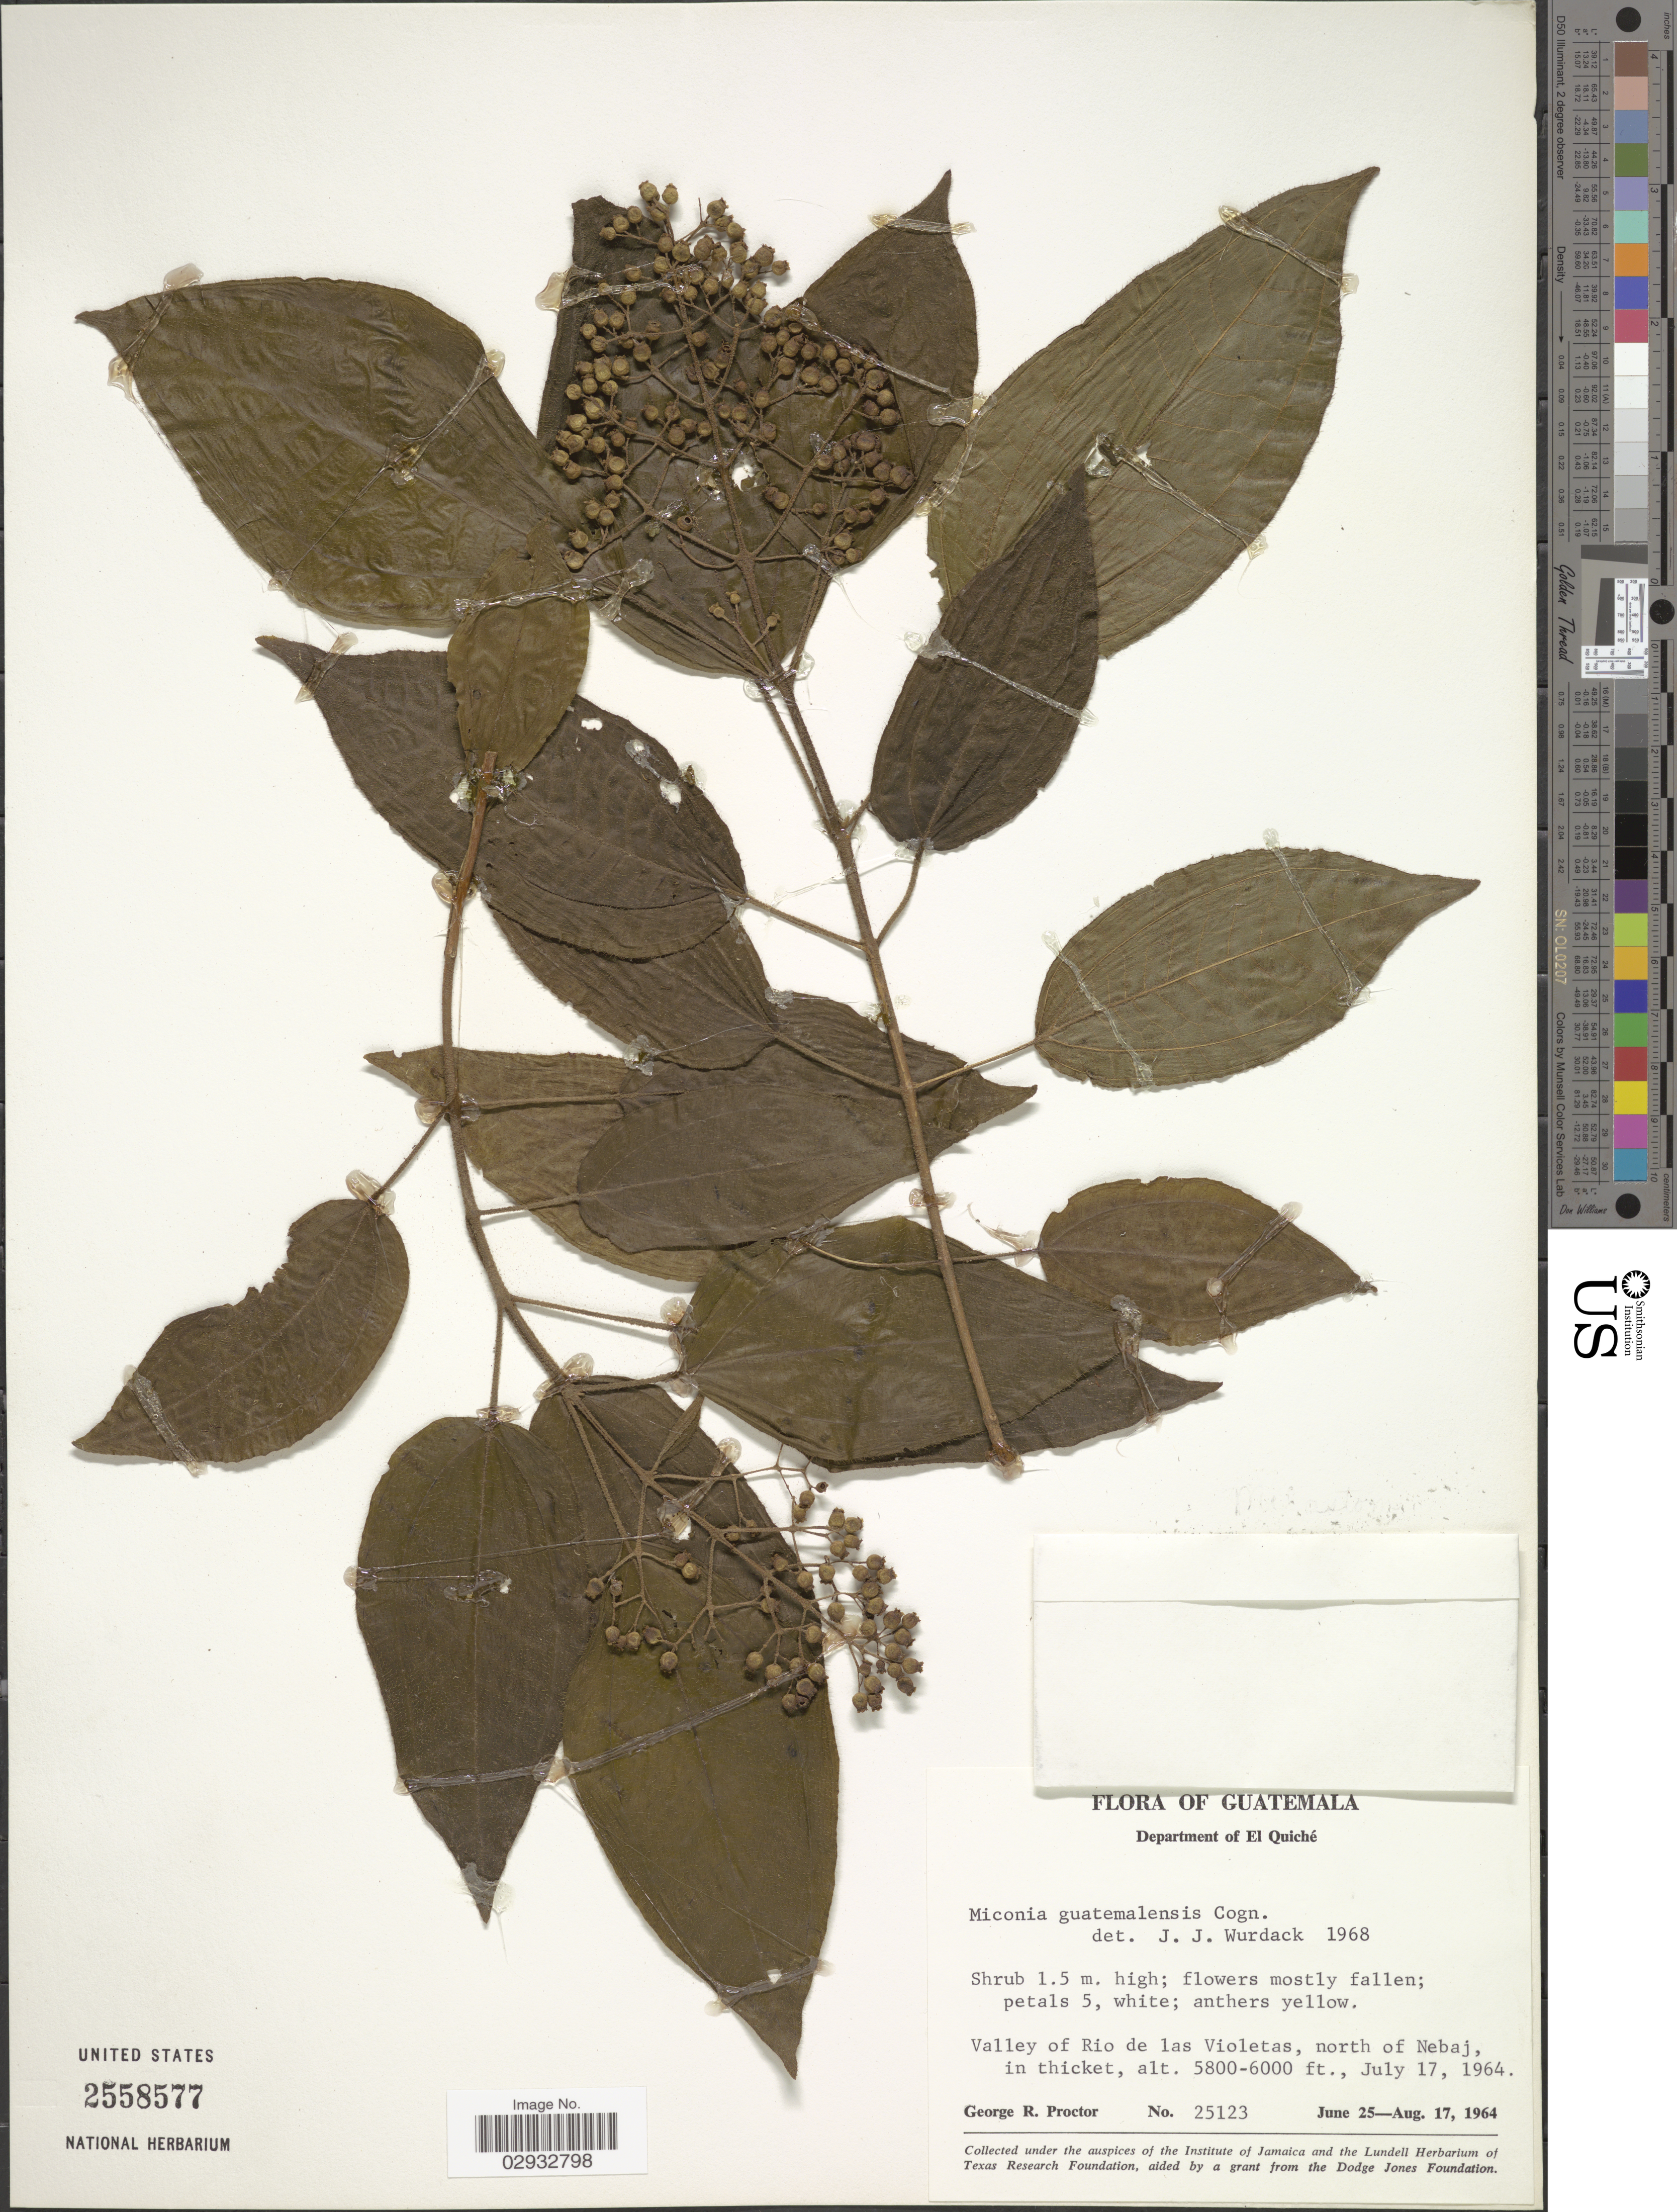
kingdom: Plantae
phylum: Tracheophyta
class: Magnoliopsida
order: Myrtales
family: Melastomataceae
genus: Miconia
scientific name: Miconia guatemalensis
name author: Cogn. in Donn. Sm.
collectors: G. Proctor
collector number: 25123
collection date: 1964-07-17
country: Guatemala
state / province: El Quiché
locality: Department of El Quiché. Valley of Rio de las Violetas, north of Nebaj.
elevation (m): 1768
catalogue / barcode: US 2558577